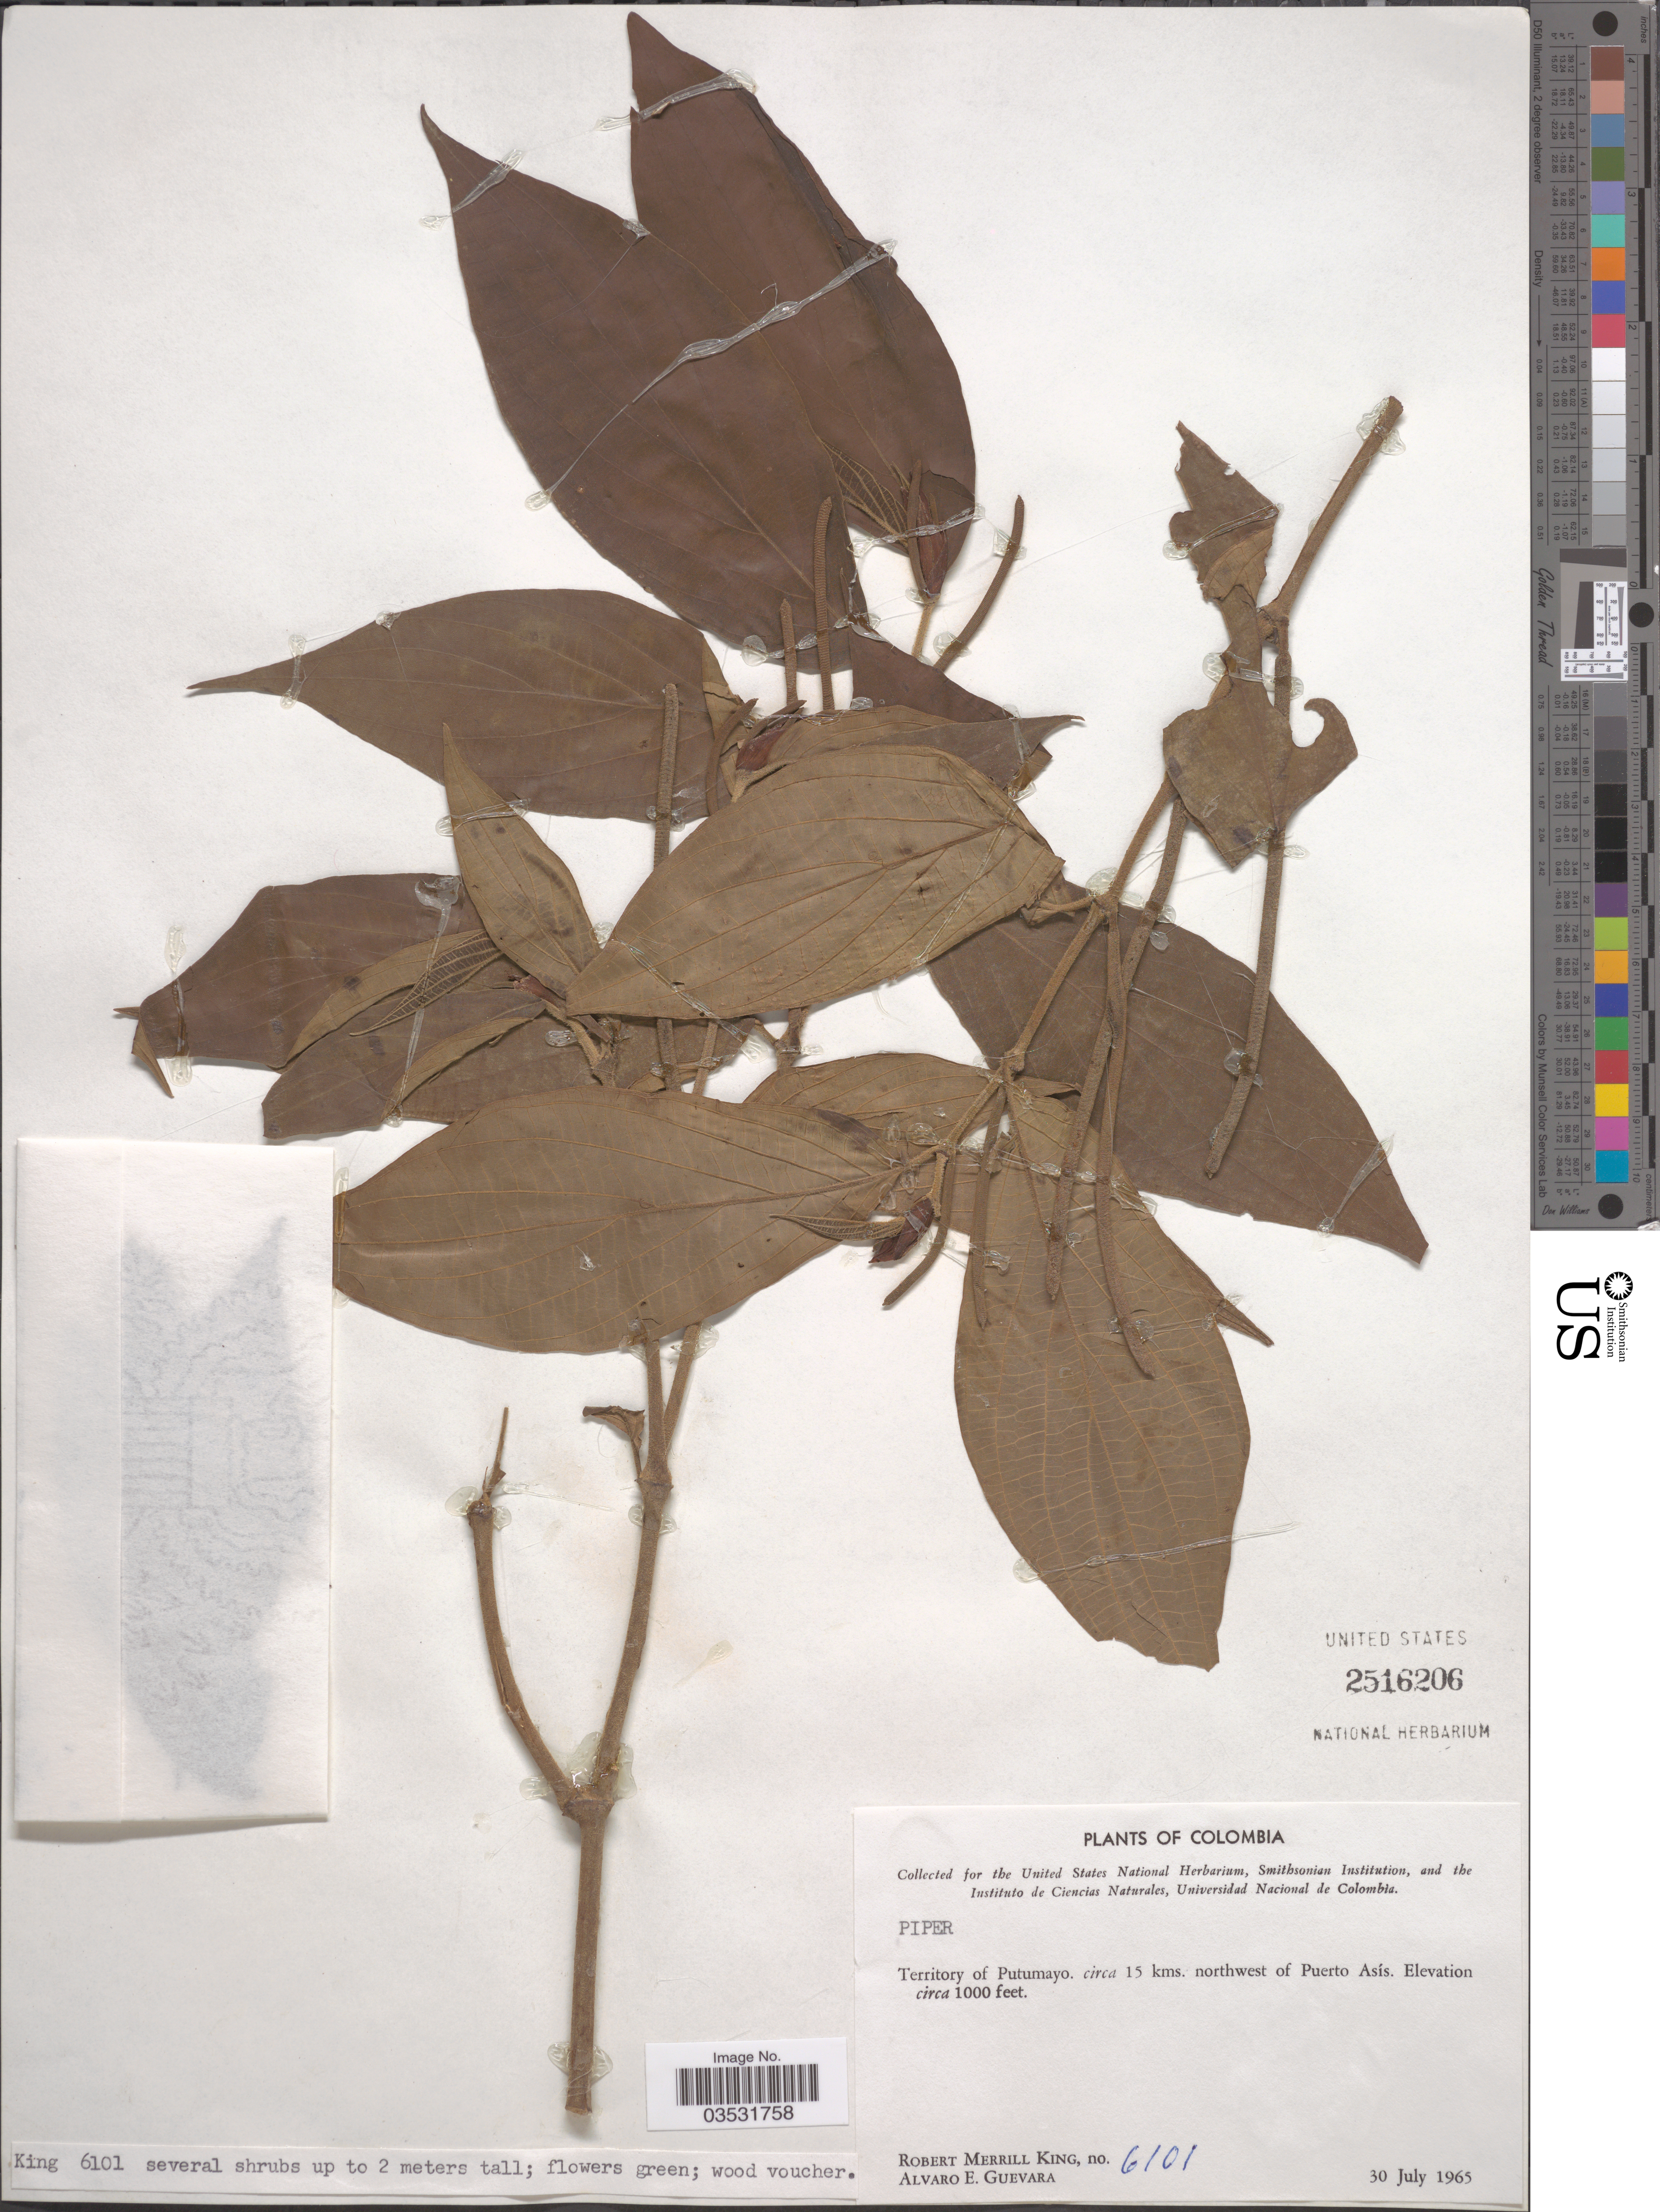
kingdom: Plantae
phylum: Tracheophyta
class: Magnoliopsida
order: Piperales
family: Piperaceae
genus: Piper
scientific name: Piper sp.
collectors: R. M. King & A. E. Guevara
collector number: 6101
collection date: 1965-07-30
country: Colombia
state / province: Putumayo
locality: Circa 15 kms. northwest of Puerto Asís.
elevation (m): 305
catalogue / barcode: US 2516206